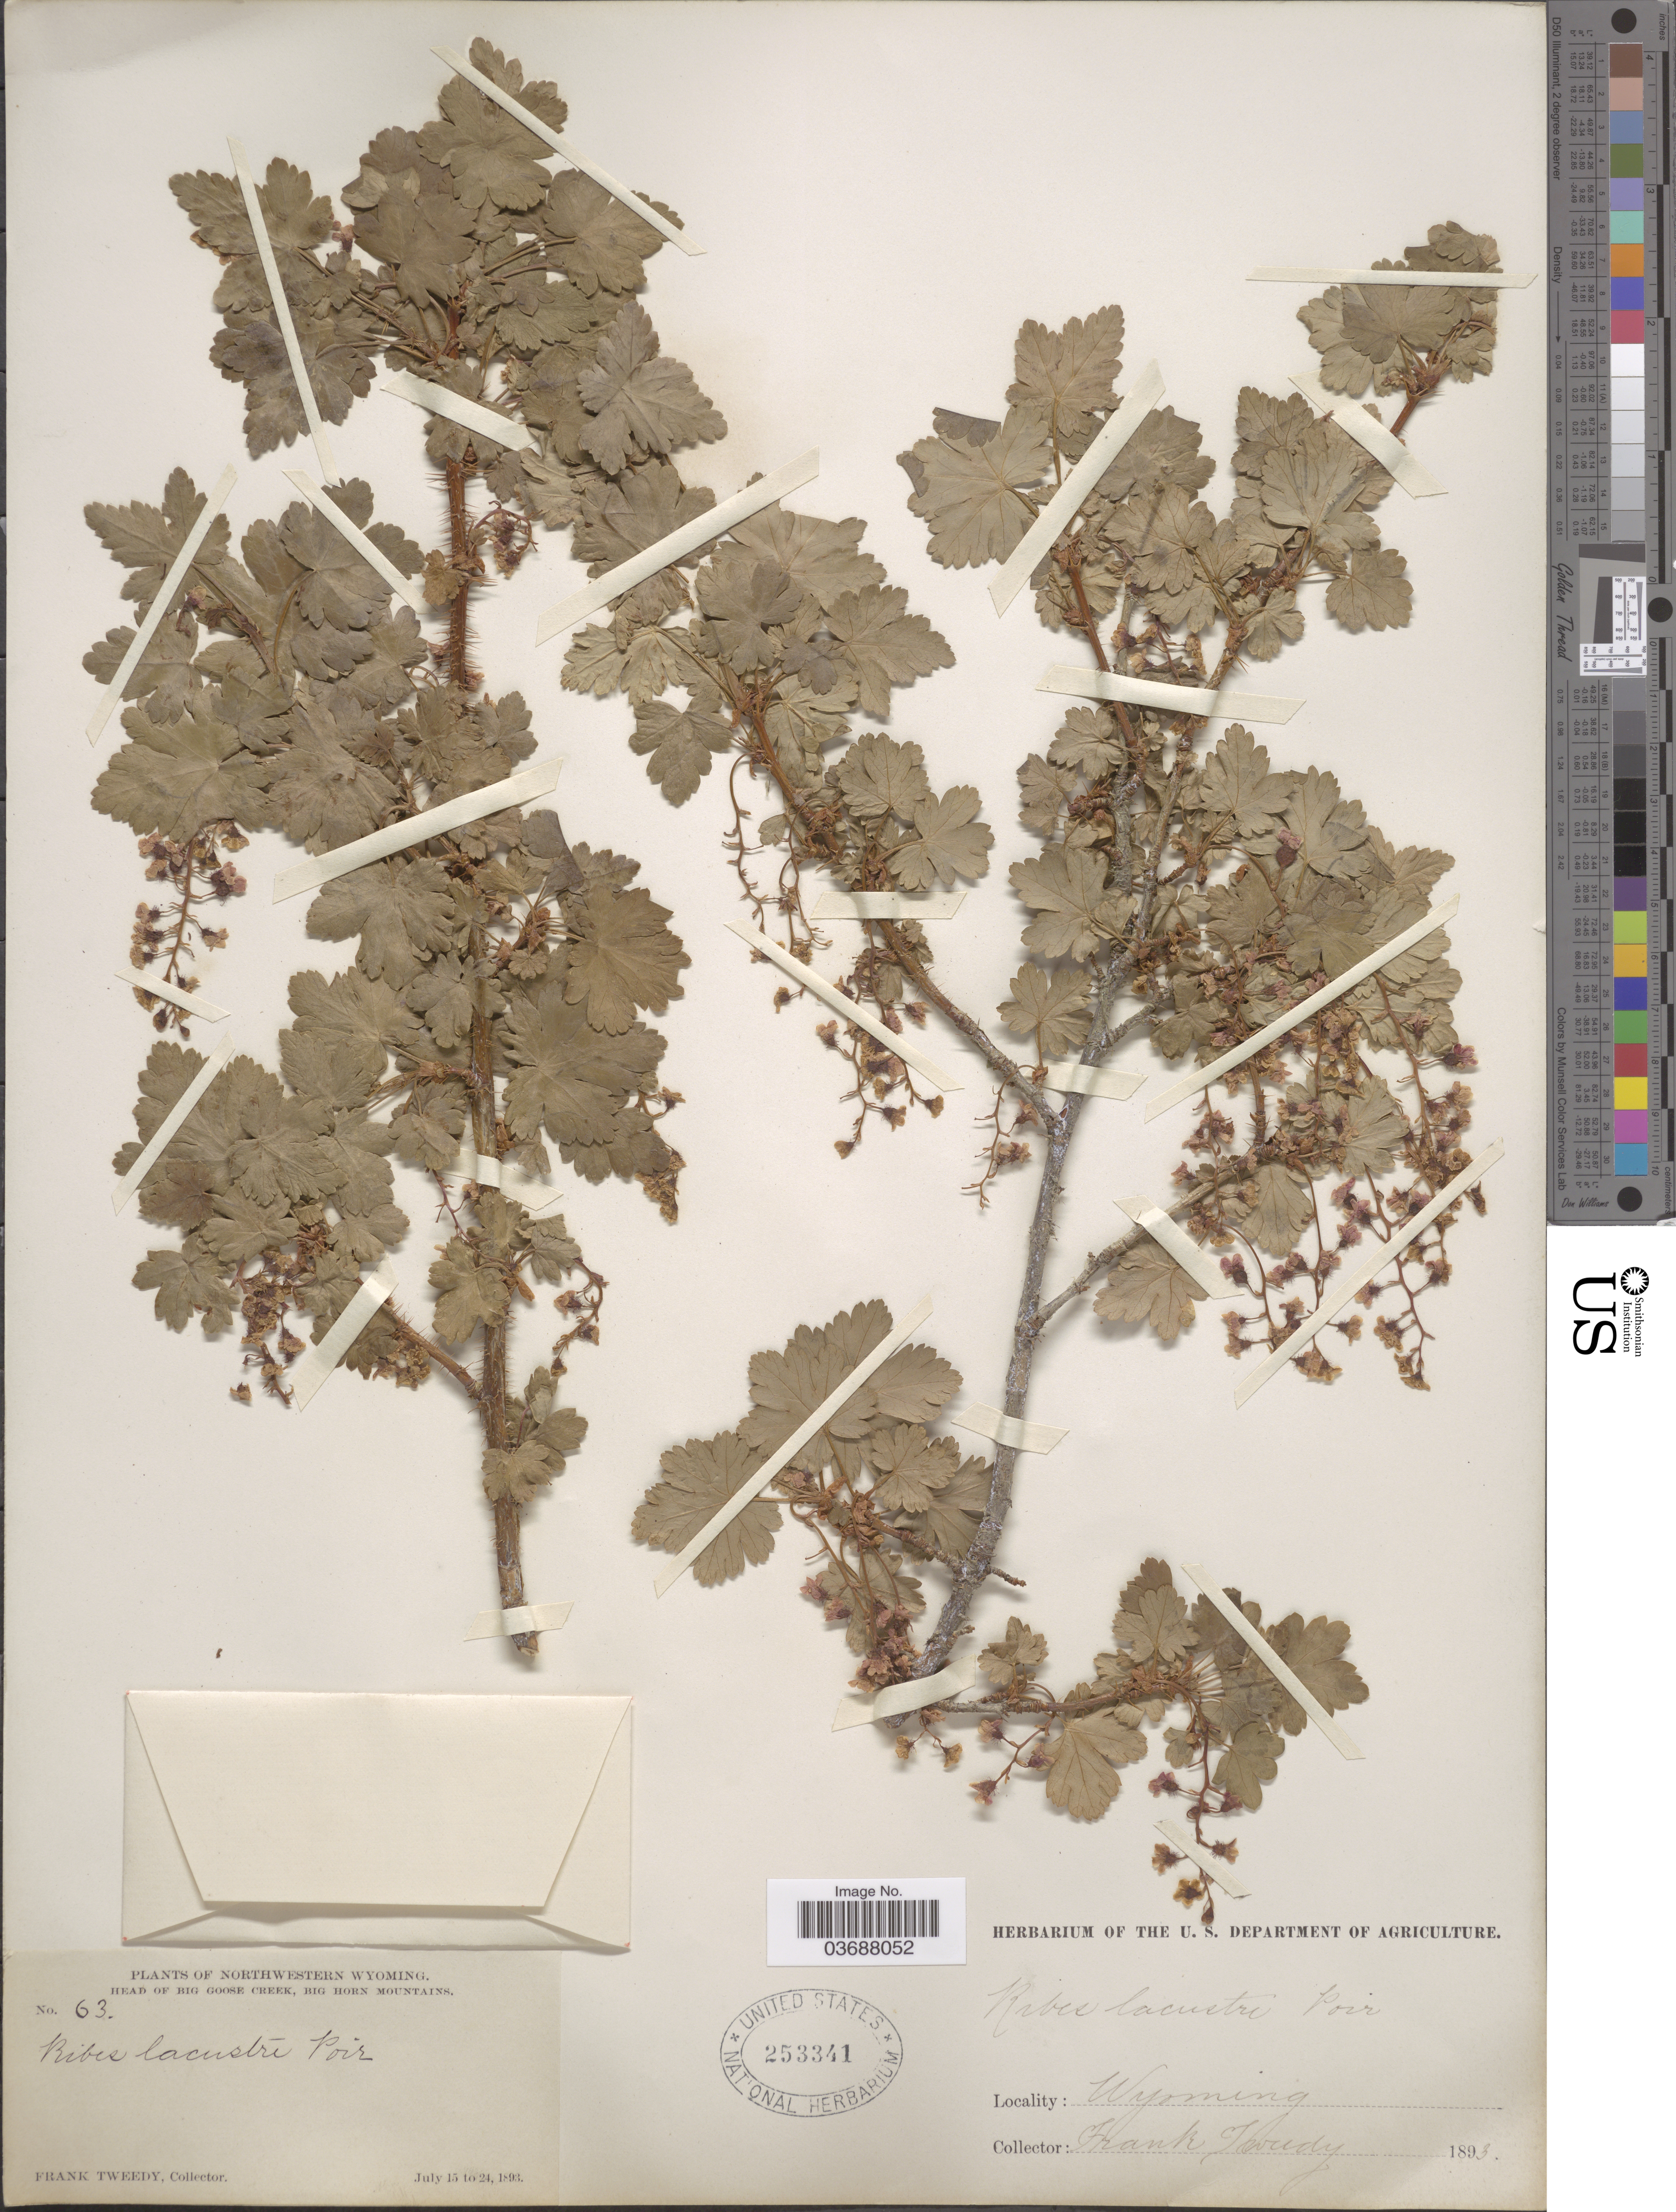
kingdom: Plantae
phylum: Tracheophyta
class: Magnoliopsida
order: Saxifragales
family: Grossulariaceae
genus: Ribes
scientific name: Ribes lacustre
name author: (Pers.) Poir.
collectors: F. Tweedy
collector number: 63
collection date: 1893-07-15/1893-07-24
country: United States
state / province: Wyoming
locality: Northwestern Wyoming. Head of Big Goose Creek, Big Horn Mountains.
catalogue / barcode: US 253341